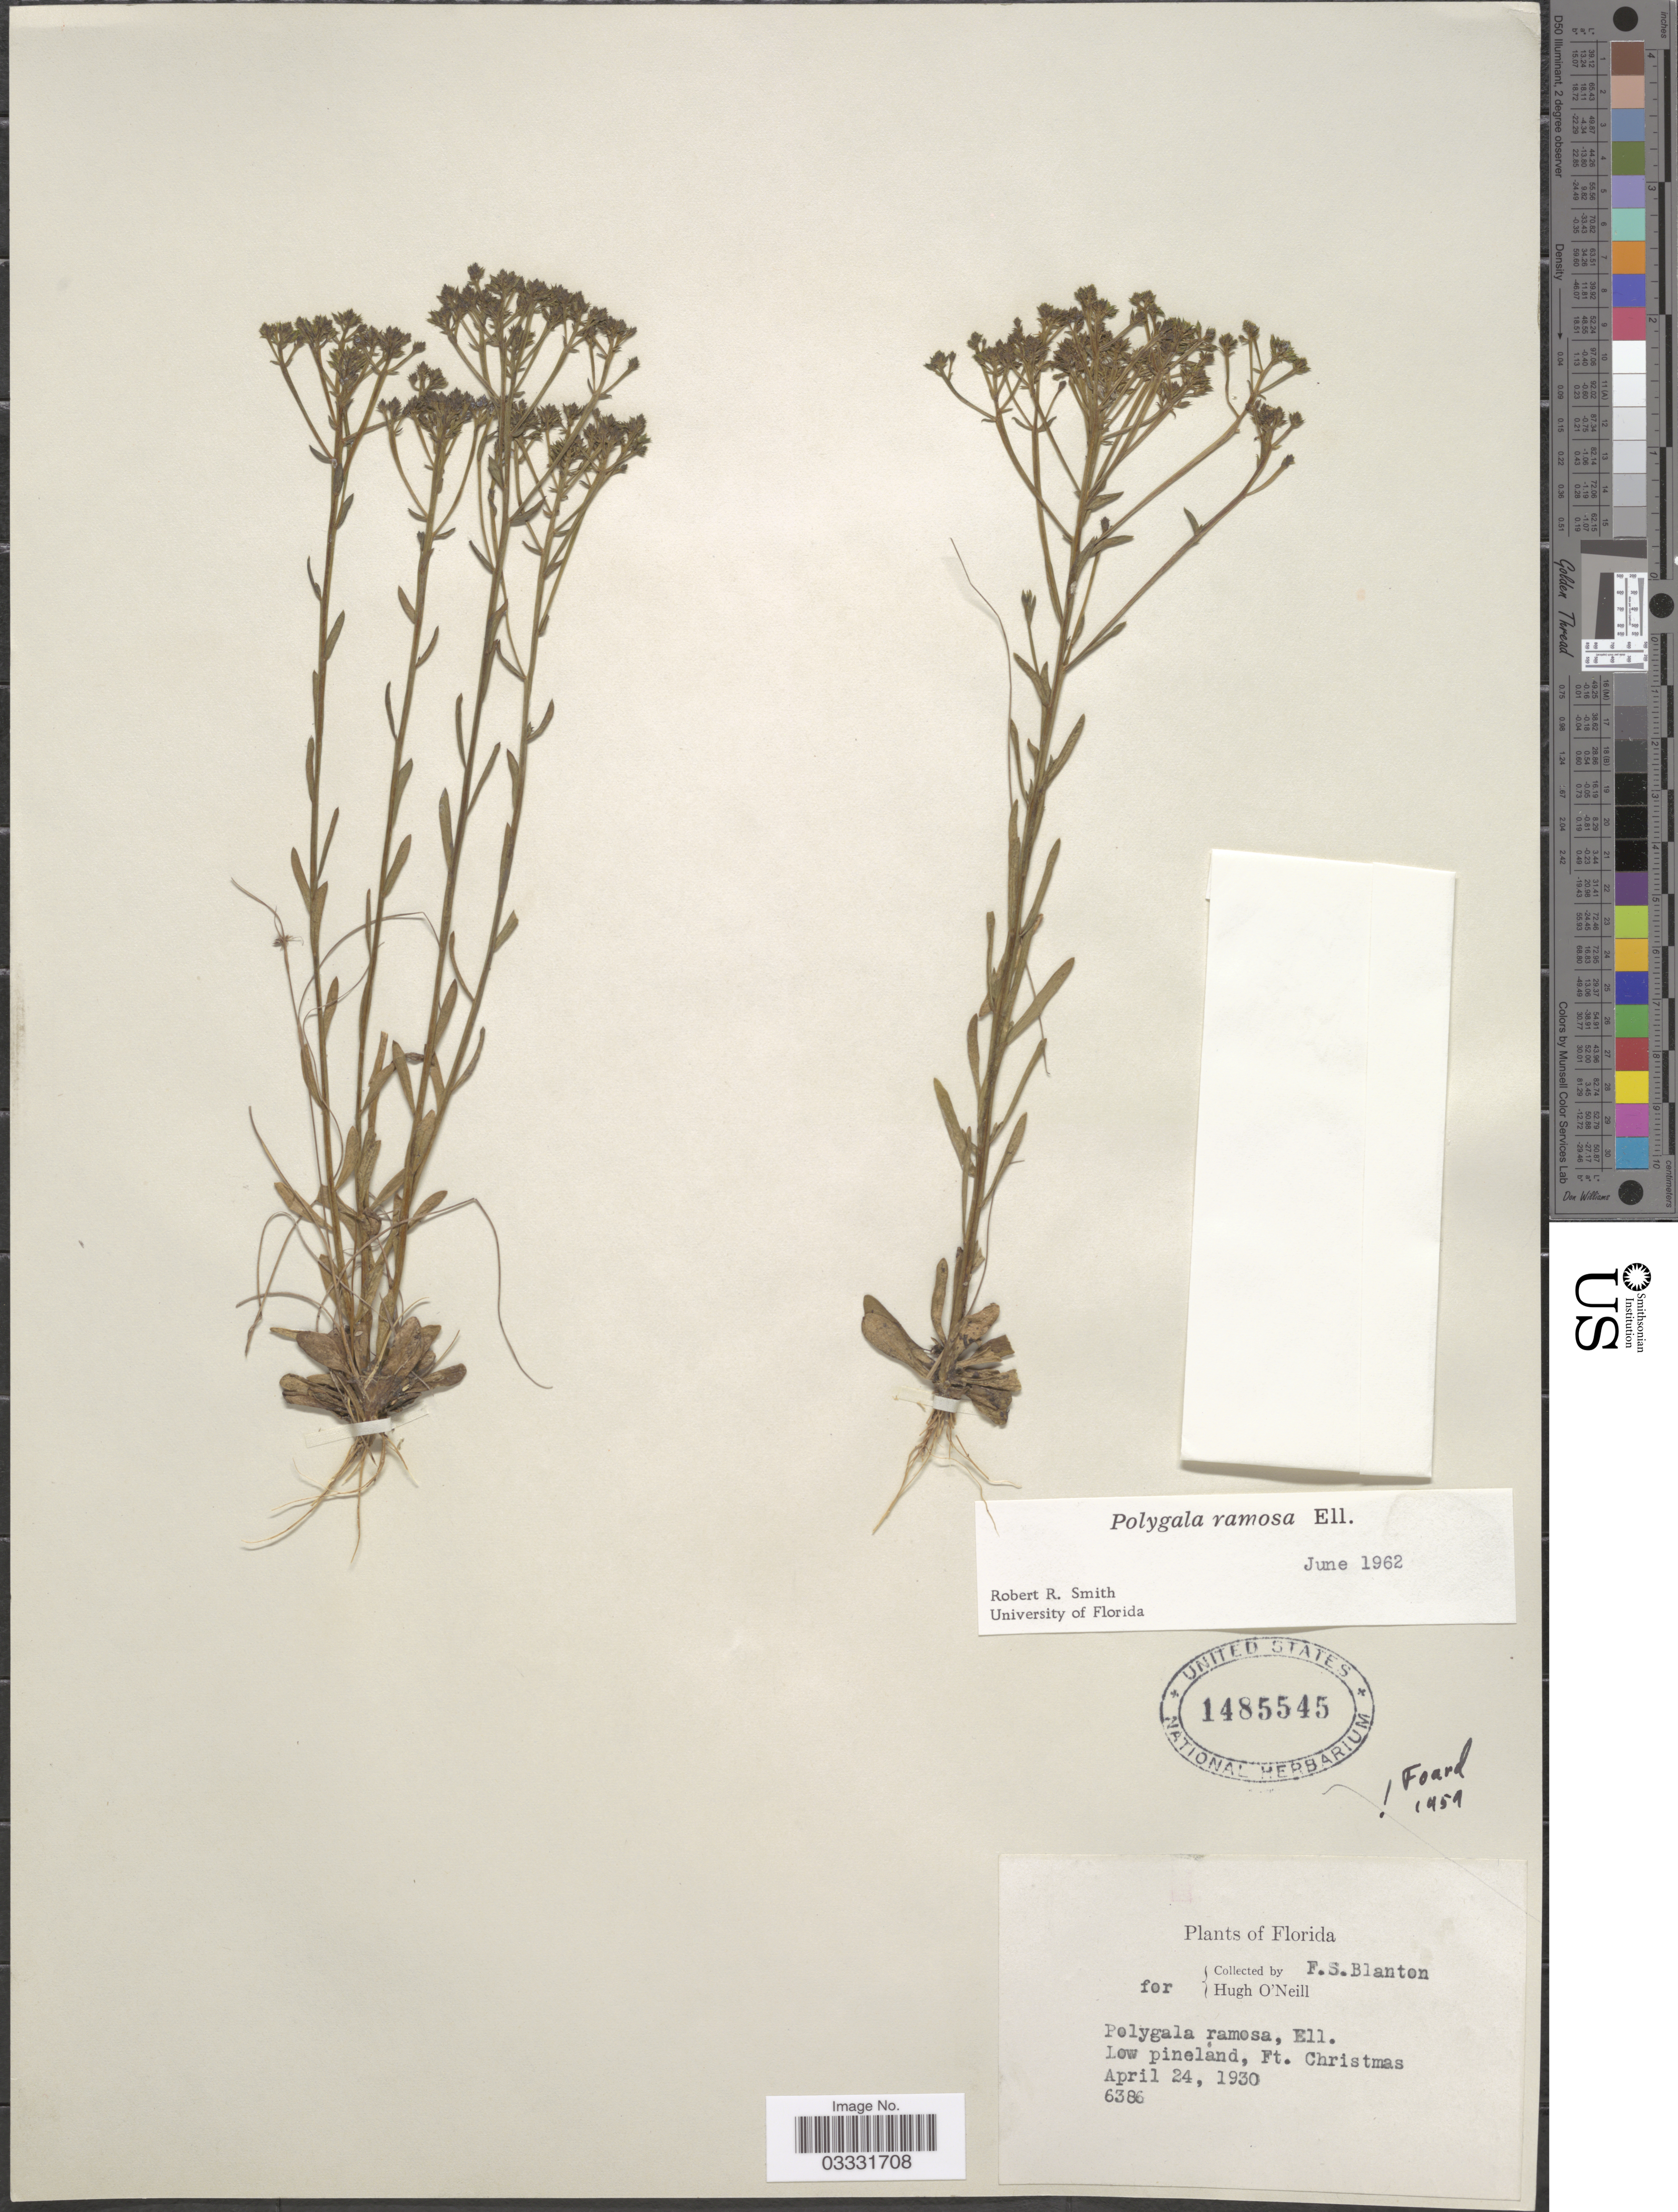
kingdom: Plantae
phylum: Tracheophyta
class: Magnoliopsida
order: Fabales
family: Polygalaceae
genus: Polygala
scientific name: Polygala ramosa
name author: Elliott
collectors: F. S. Blanton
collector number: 6386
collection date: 1930-04-24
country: United States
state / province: Florida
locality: Ft. Christmas.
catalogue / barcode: US 1485545